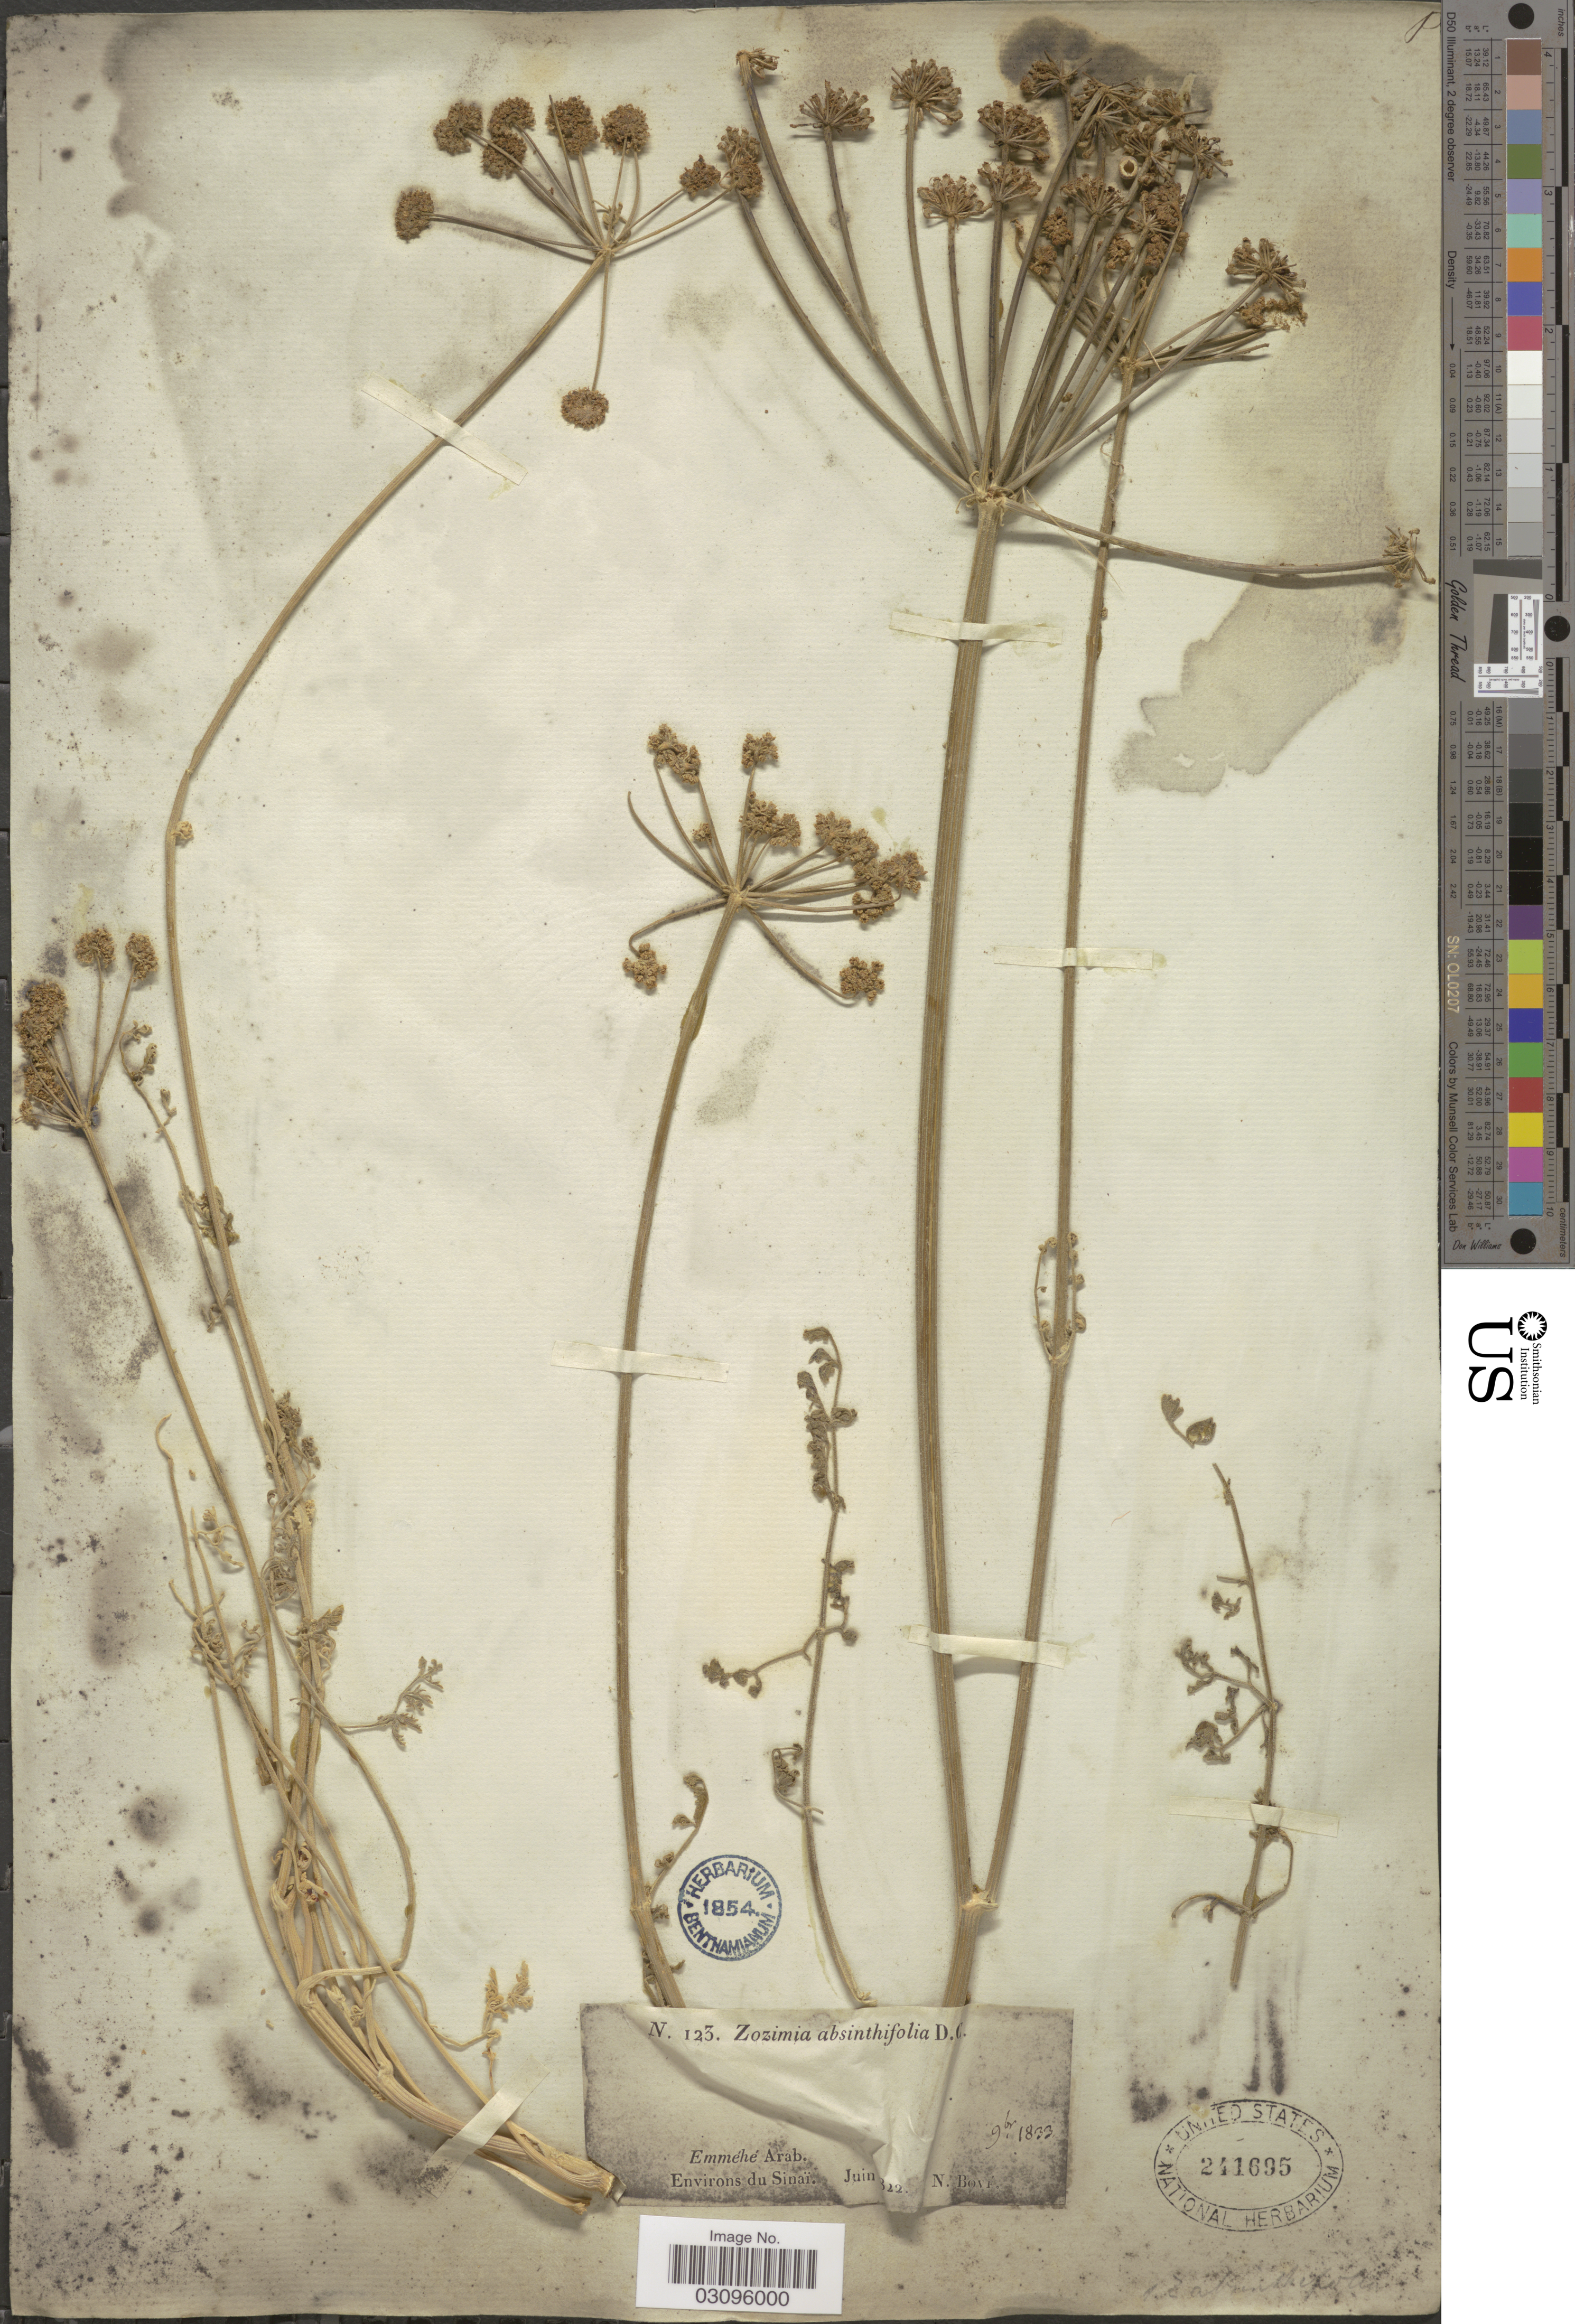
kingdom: Plantae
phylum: Tracheophyta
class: Magnoliopsida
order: Apiales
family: Apiaceae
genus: Zosima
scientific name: Zosima absinthifolia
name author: (Vent.) Link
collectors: N. Bové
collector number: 123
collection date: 1822-06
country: Egypt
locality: Emméhé Arab. Environs du Sinaï.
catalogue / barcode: US 241695